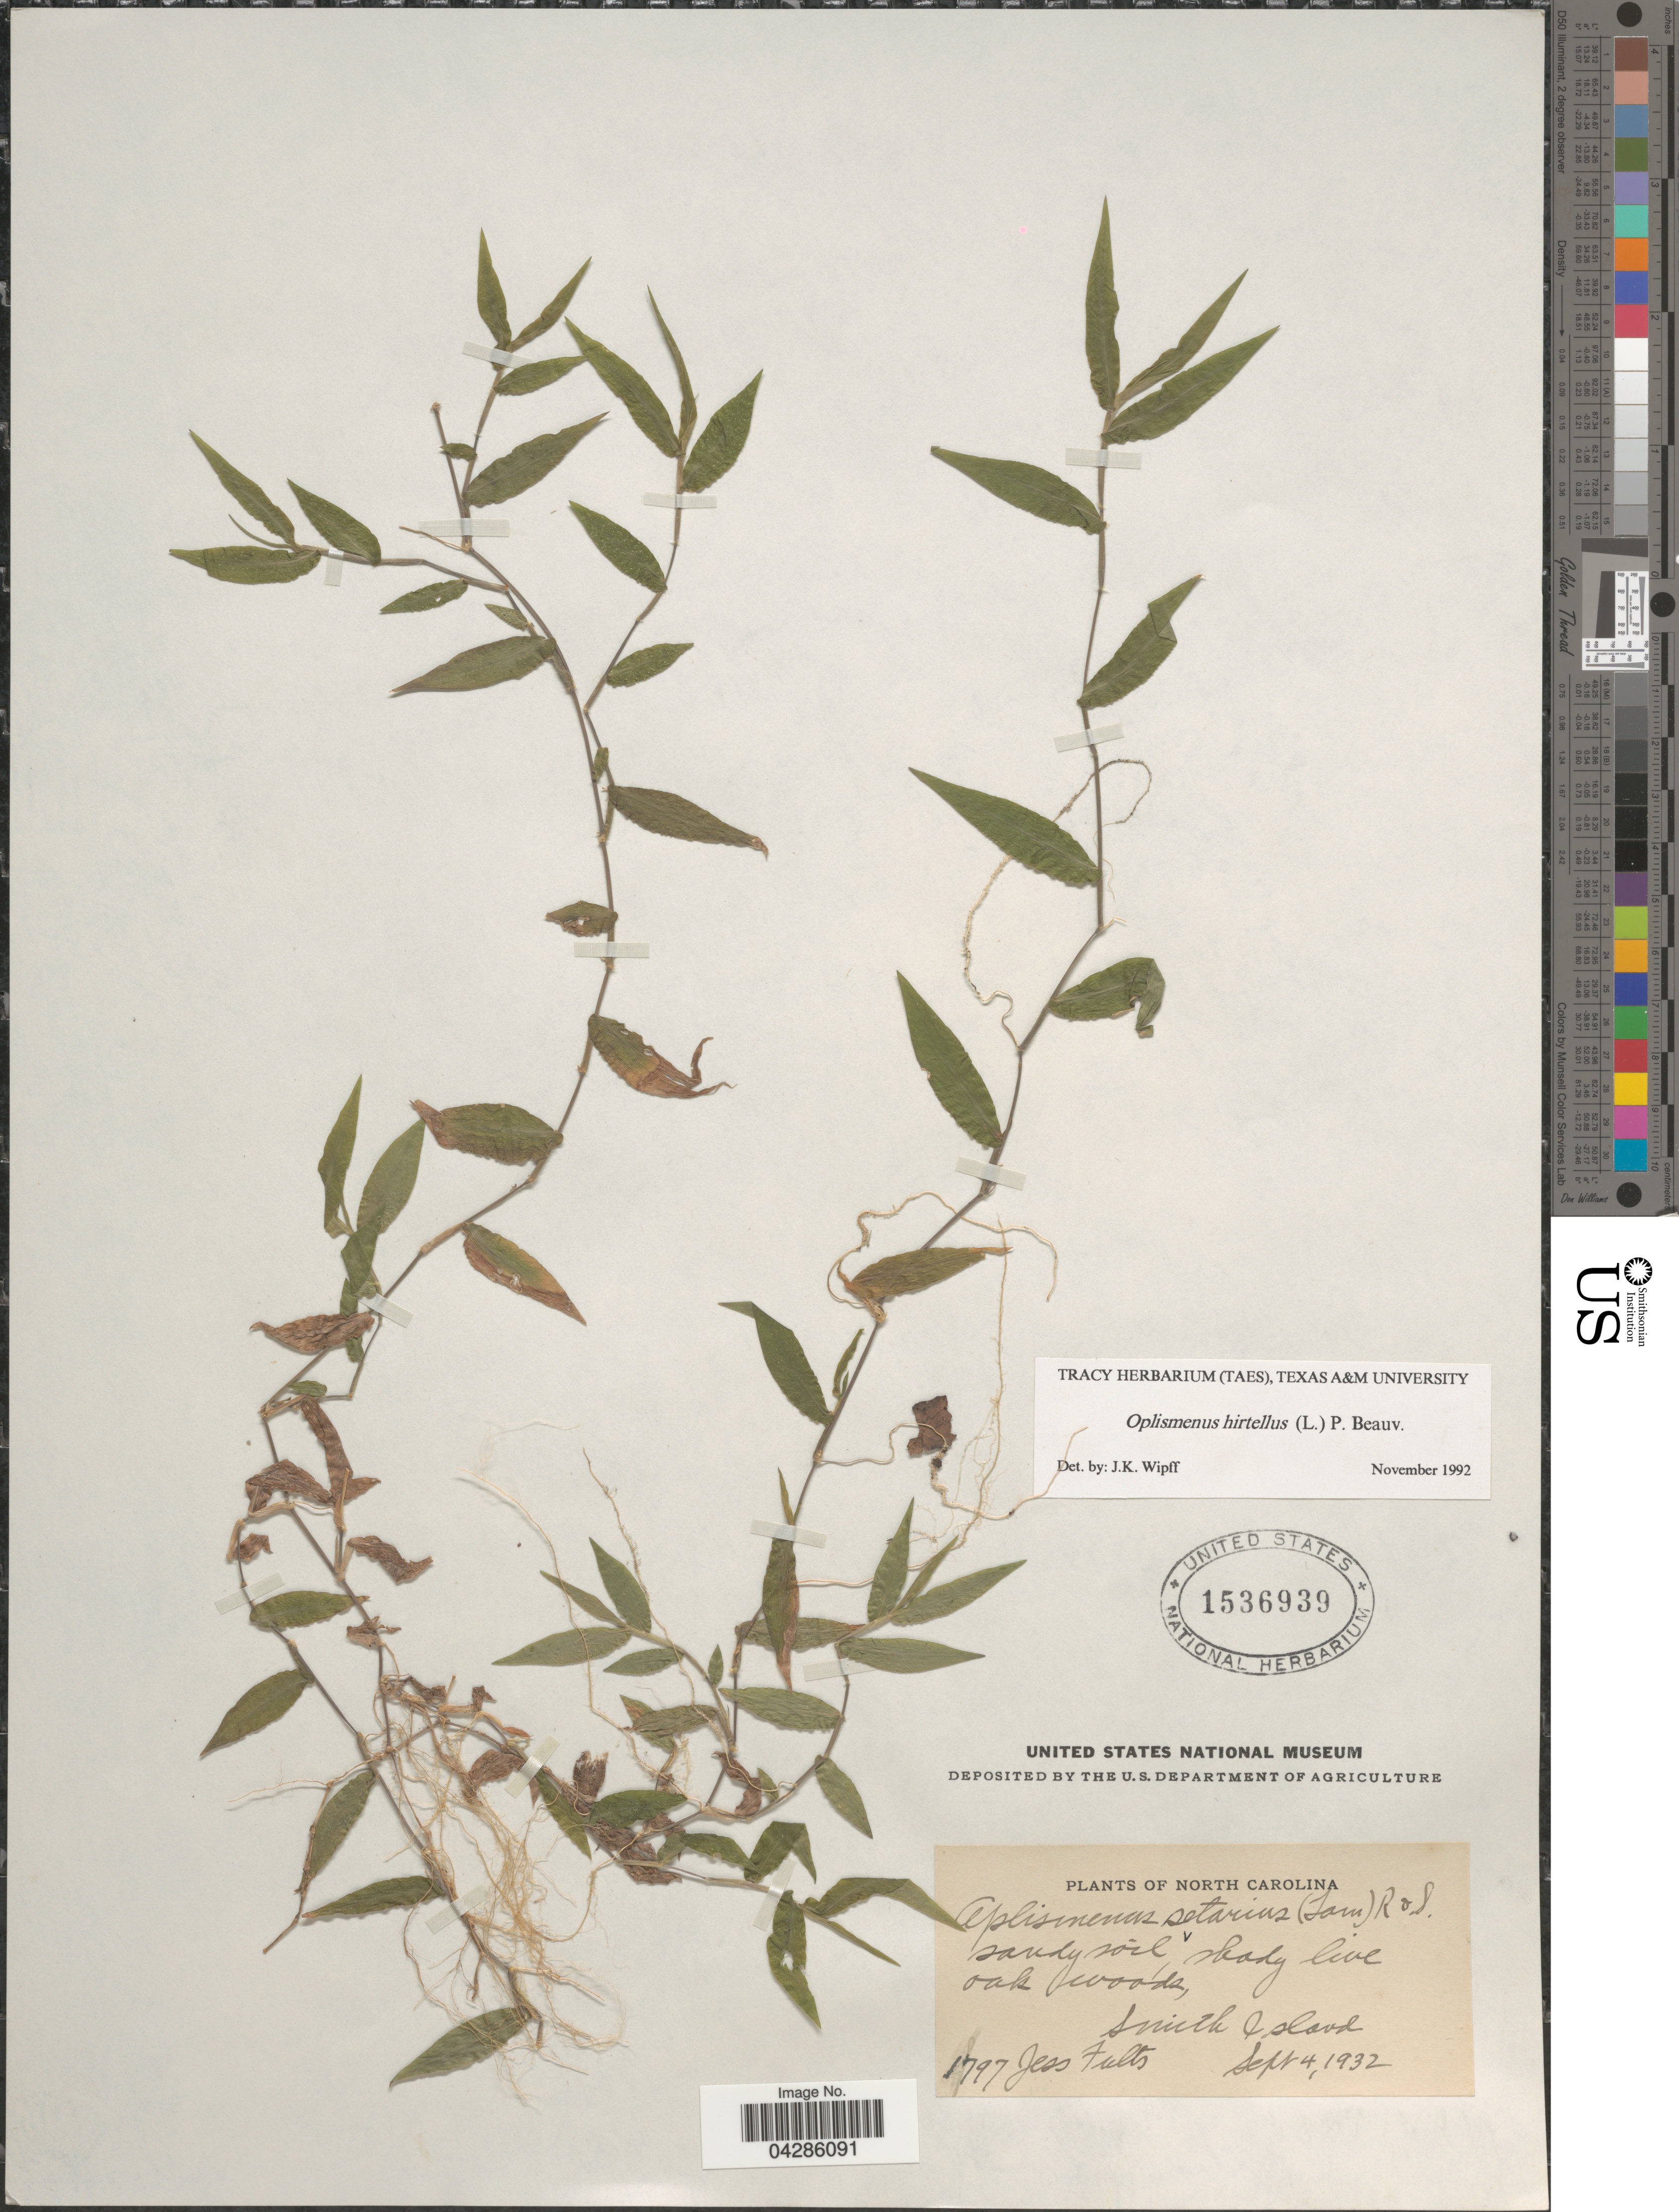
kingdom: Plantae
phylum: Tracheophyta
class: Liliopsida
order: Poales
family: Poaceae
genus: Oplismenus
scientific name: Oplismenus hirtellus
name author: (L.) P. Beauv.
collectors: J. Fults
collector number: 1797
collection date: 1932-09-04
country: United States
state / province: North Carolina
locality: Sandy soil, shady live oak woods, Smith Island.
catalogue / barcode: US 1536939